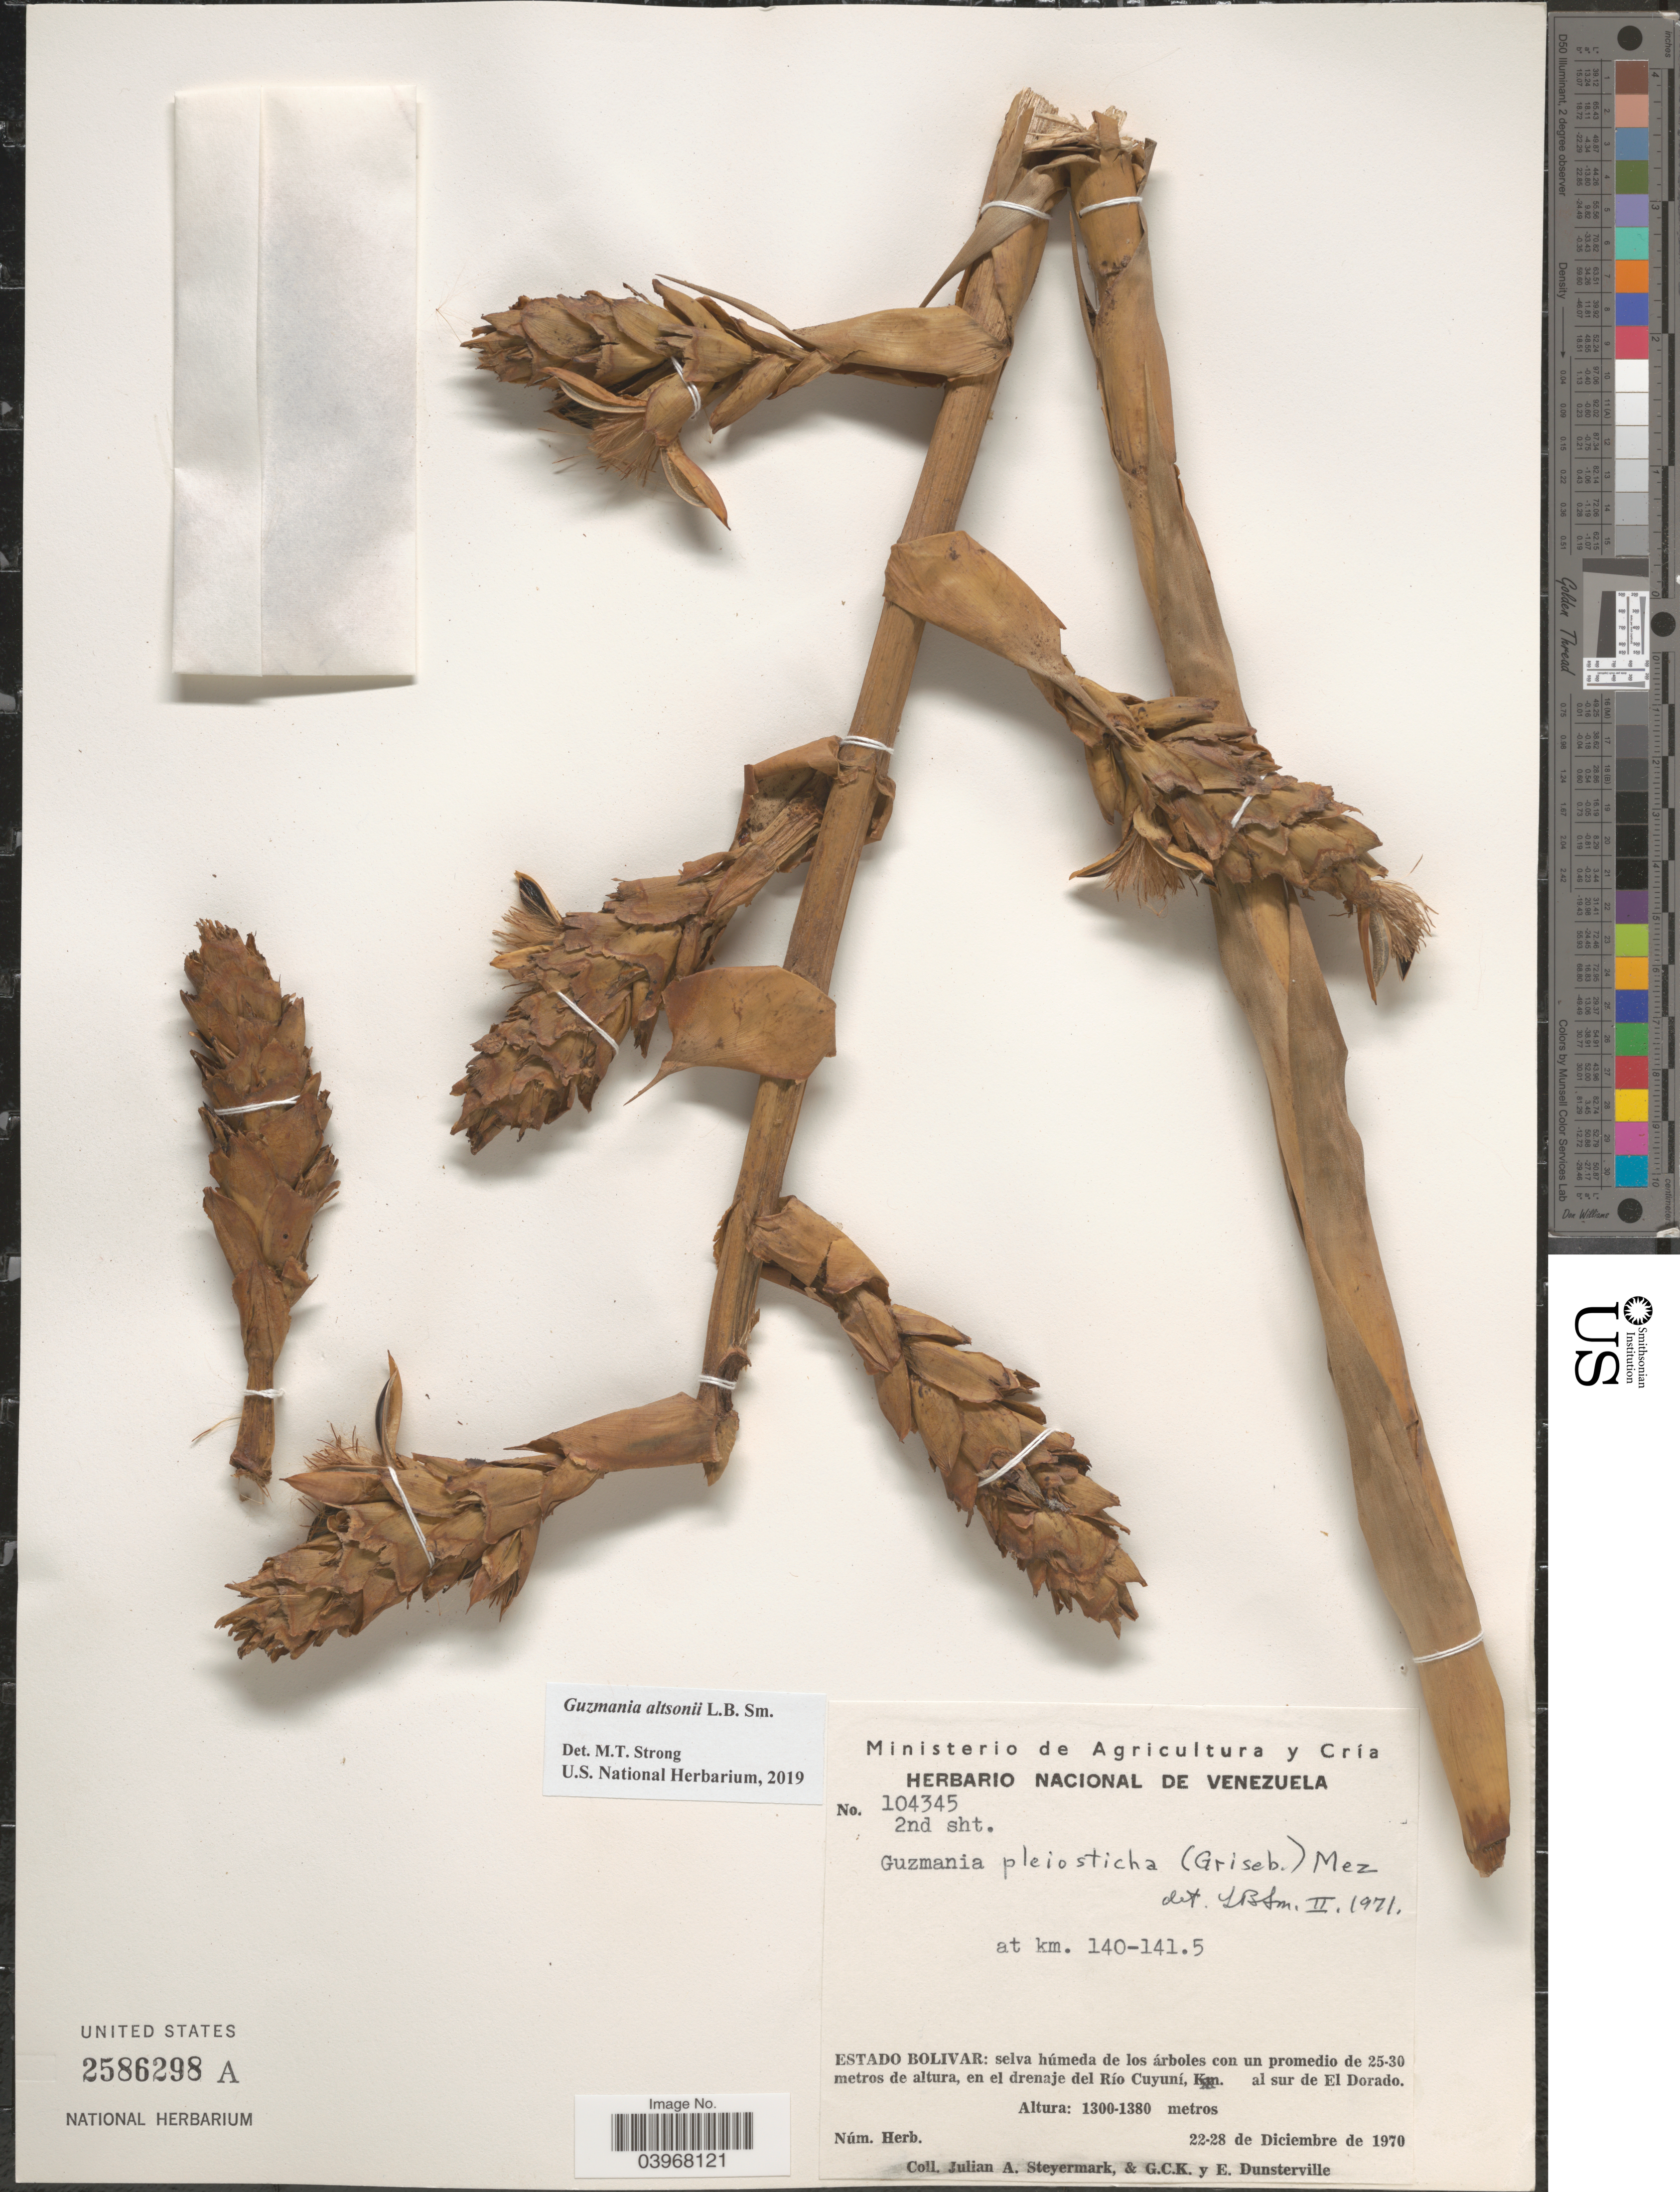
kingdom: Plantae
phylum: Tracheophyta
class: Liliopsida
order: Poales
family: Bromeliaceae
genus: Guzmania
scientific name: Guzmania altsonii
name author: L.B. Sm.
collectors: J. Steyermark, G. C. K. Dunsterville & E. Dunsterville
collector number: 104345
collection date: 1970-12-22/1970-12-28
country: Venezuela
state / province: Bolivar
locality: At km. 140-141.5. Selva húmeda de los árboles con un promedio de 25-30 metros de altura, en el drenaje del Río Cuyuní, al sur de El Dorado.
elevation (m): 1300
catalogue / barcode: US 2586298A